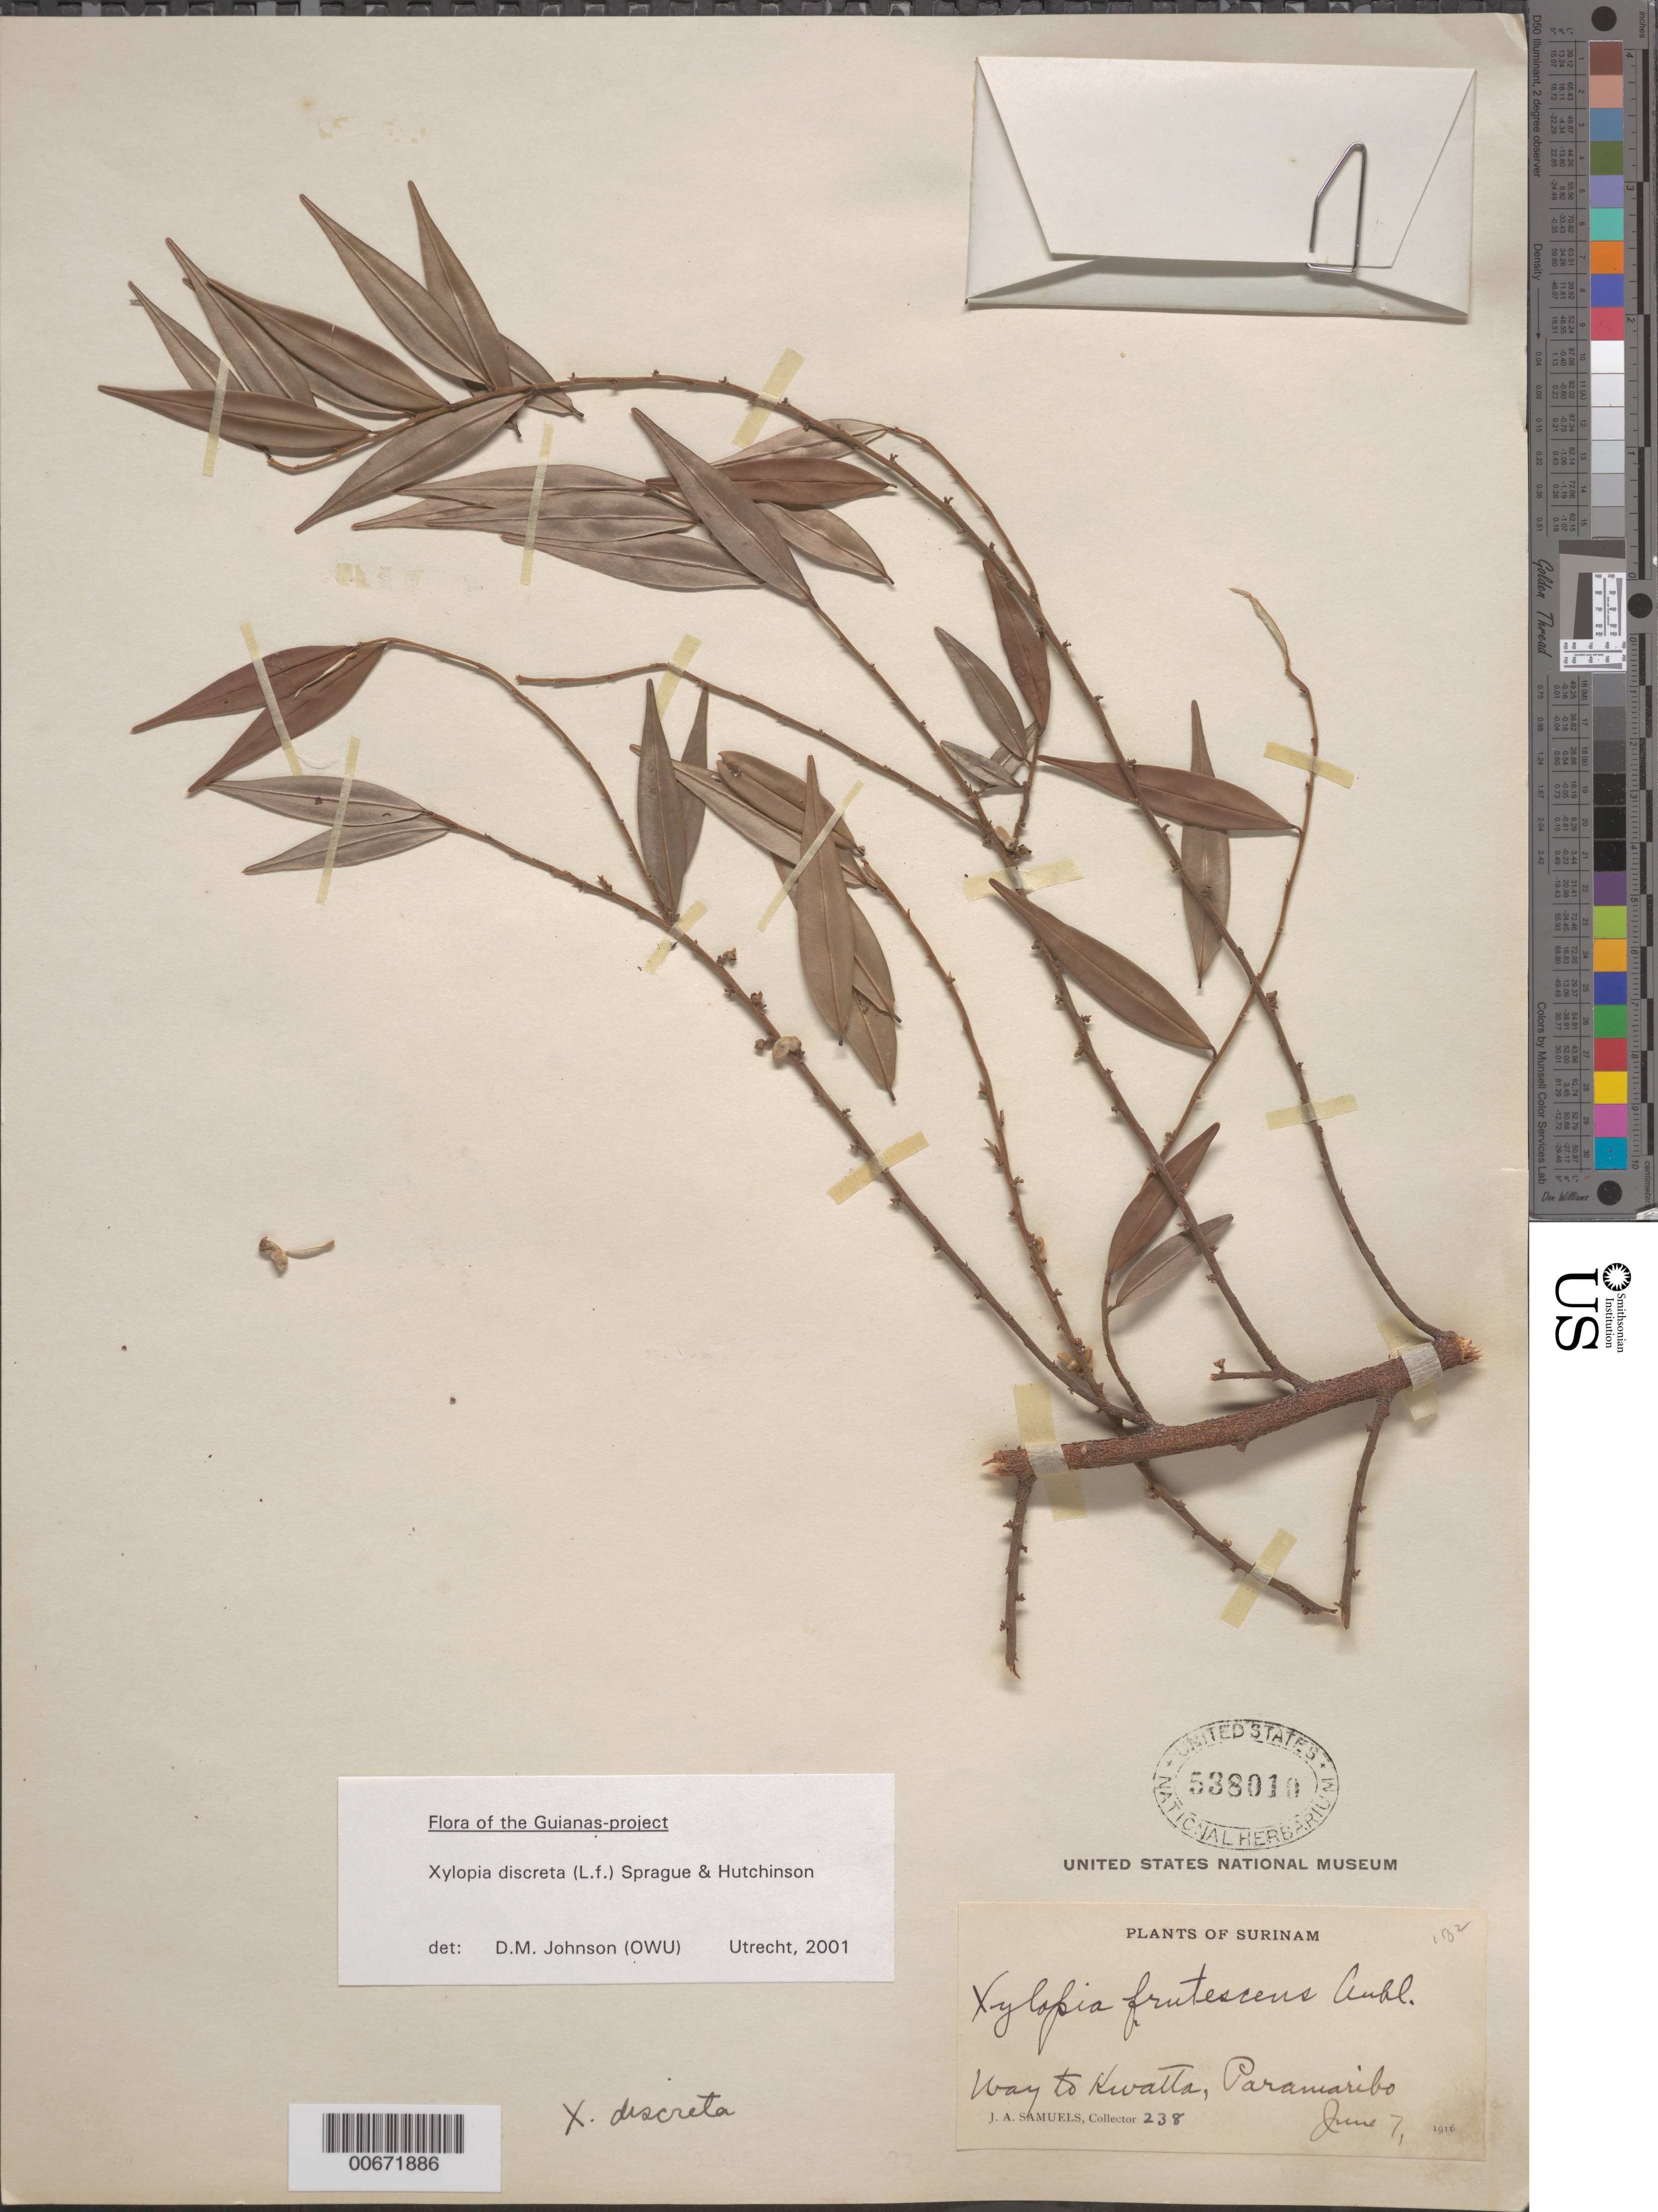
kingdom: Plantae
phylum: Tracheophyta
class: Magnoliopsida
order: Magnoliales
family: Annonaceae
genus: Xylopia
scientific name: Xylopia discreta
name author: (L. f.) Sprague & Hutch.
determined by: Johnson, D. M.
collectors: J. A. Samuels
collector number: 238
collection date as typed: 7-Jun-16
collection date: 1916-06-07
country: Suriname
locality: Paramaribo, Kwatta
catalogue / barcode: US 538010